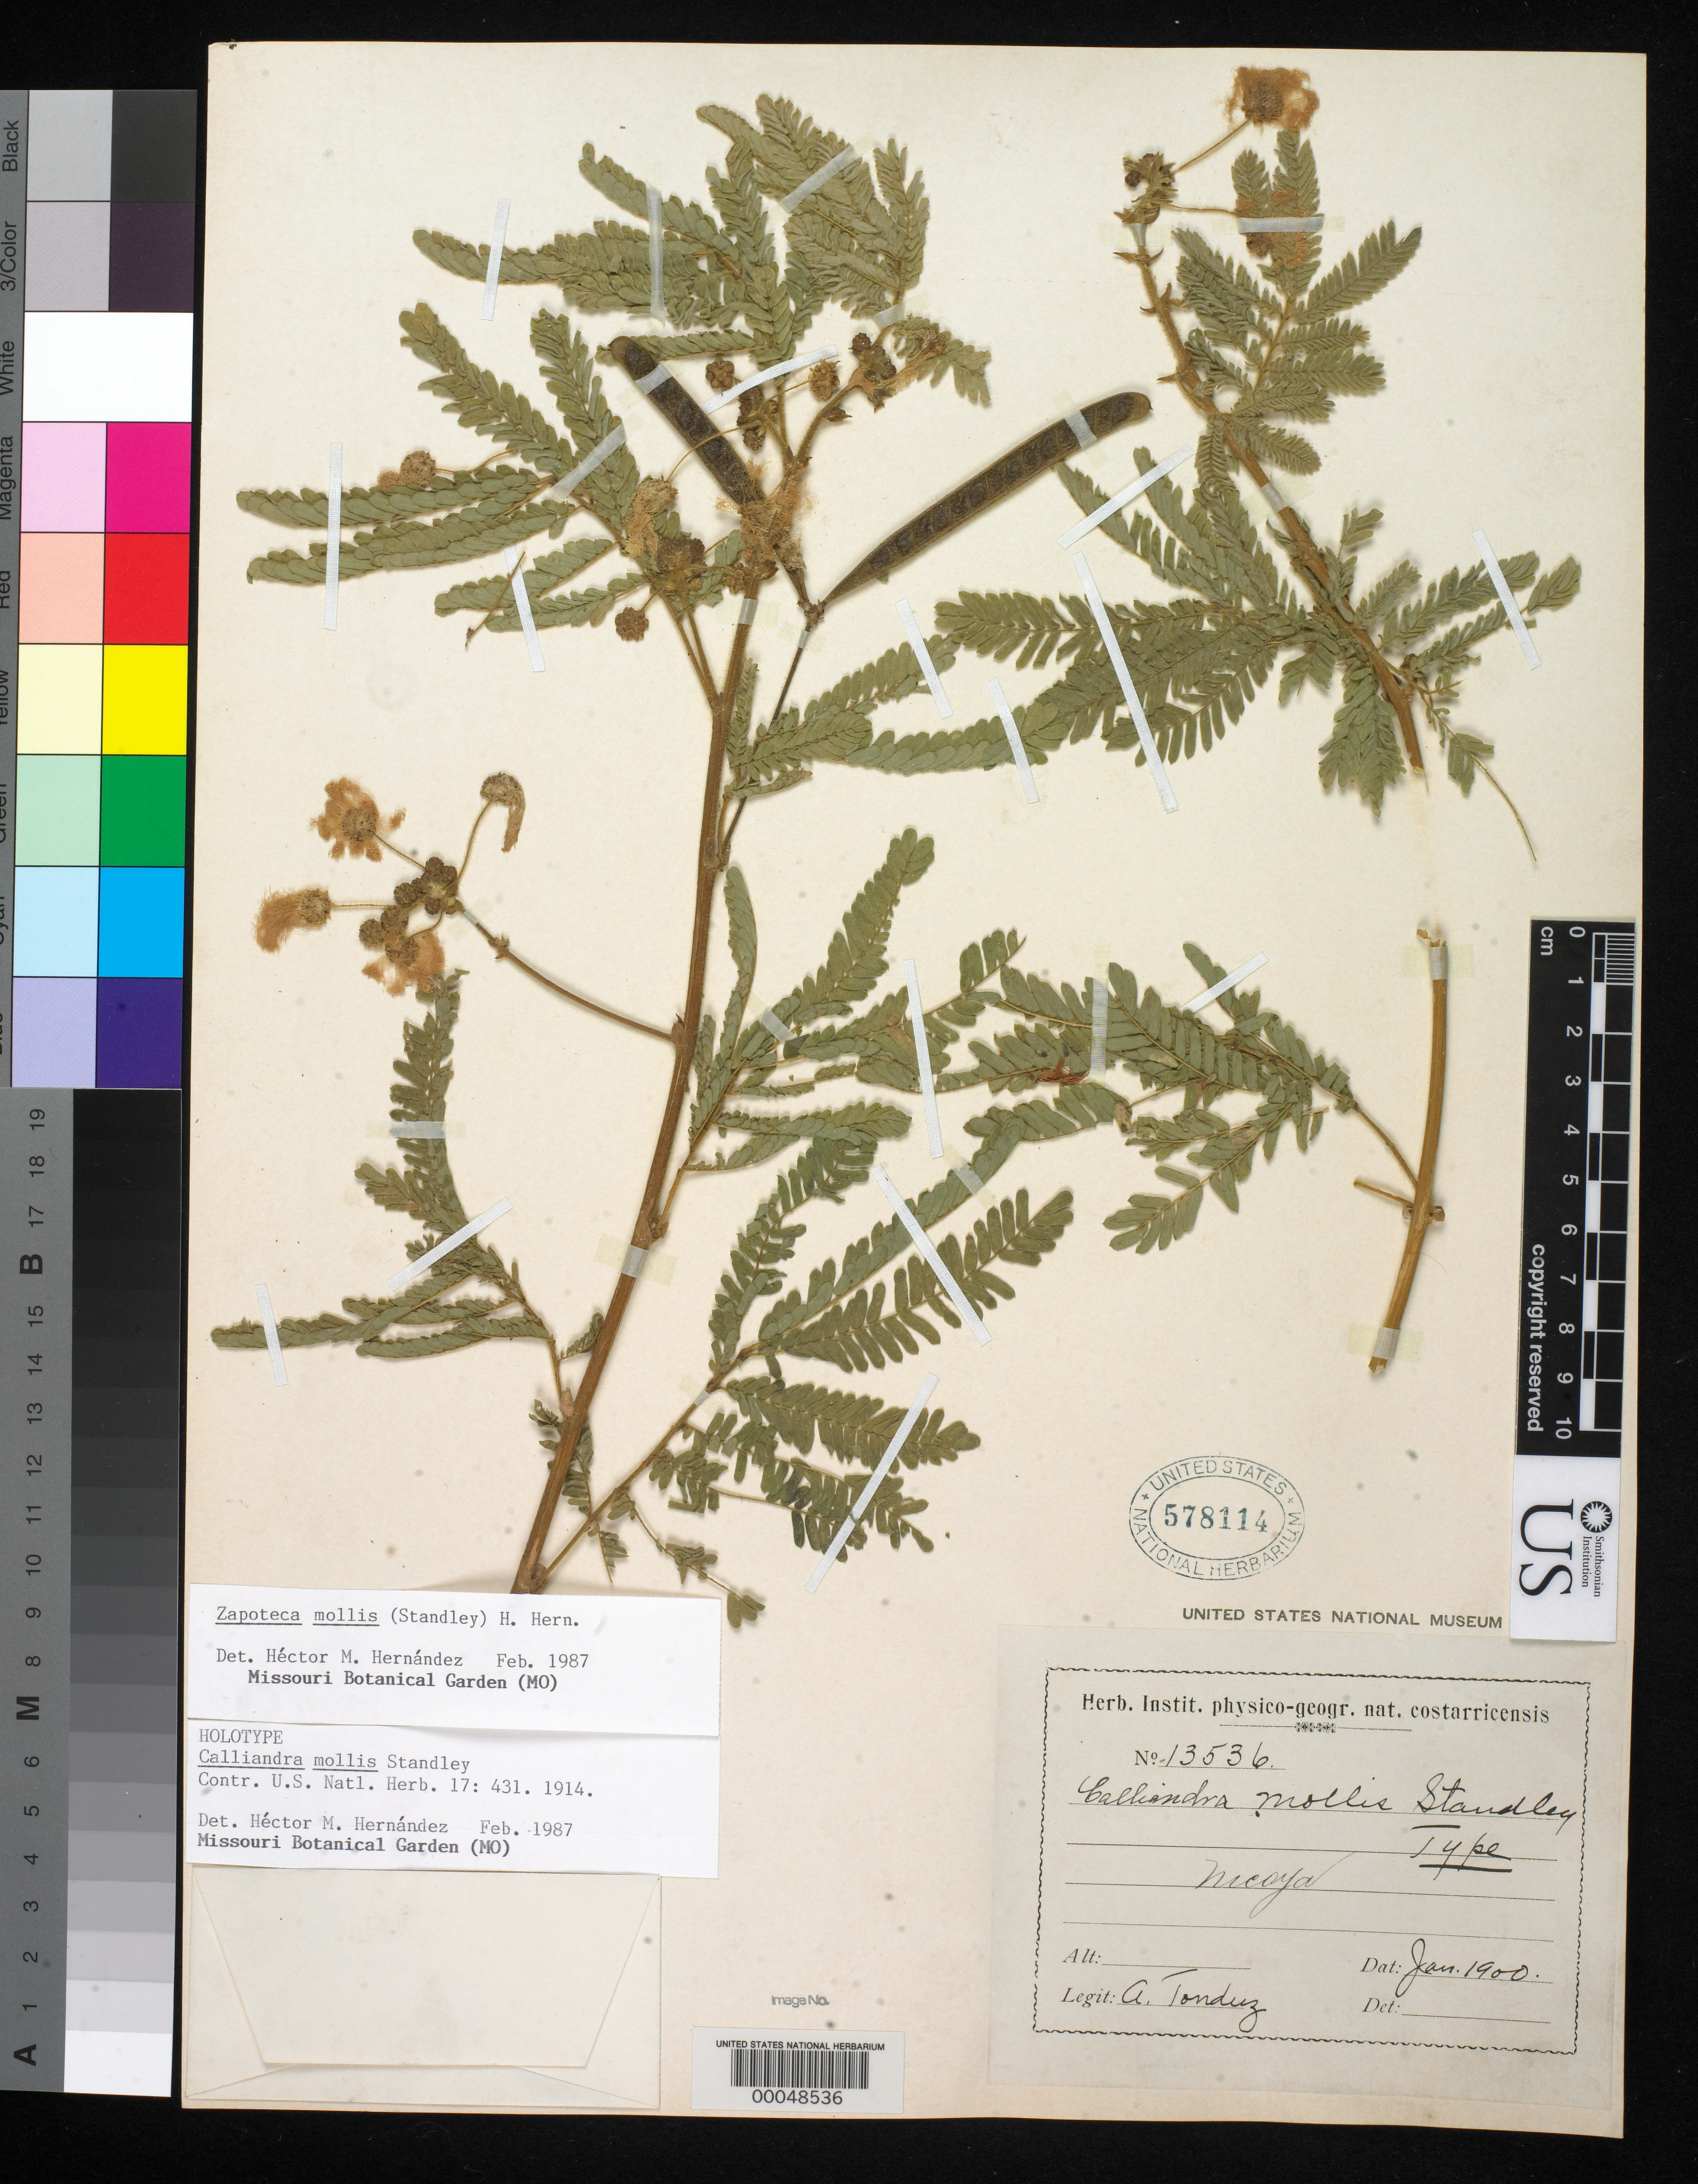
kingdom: Plantae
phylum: Tracheophyta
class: Magnoliopsida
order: Fabales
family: Fabaceae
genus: Calliandra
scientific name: Calliandra mollis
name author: Standl.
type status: Holotype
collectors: A. Tonduz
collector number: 13536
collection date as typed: Jan 1900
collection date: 1900-01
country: Costa Rica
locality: Nicoya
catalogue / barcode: US 578114